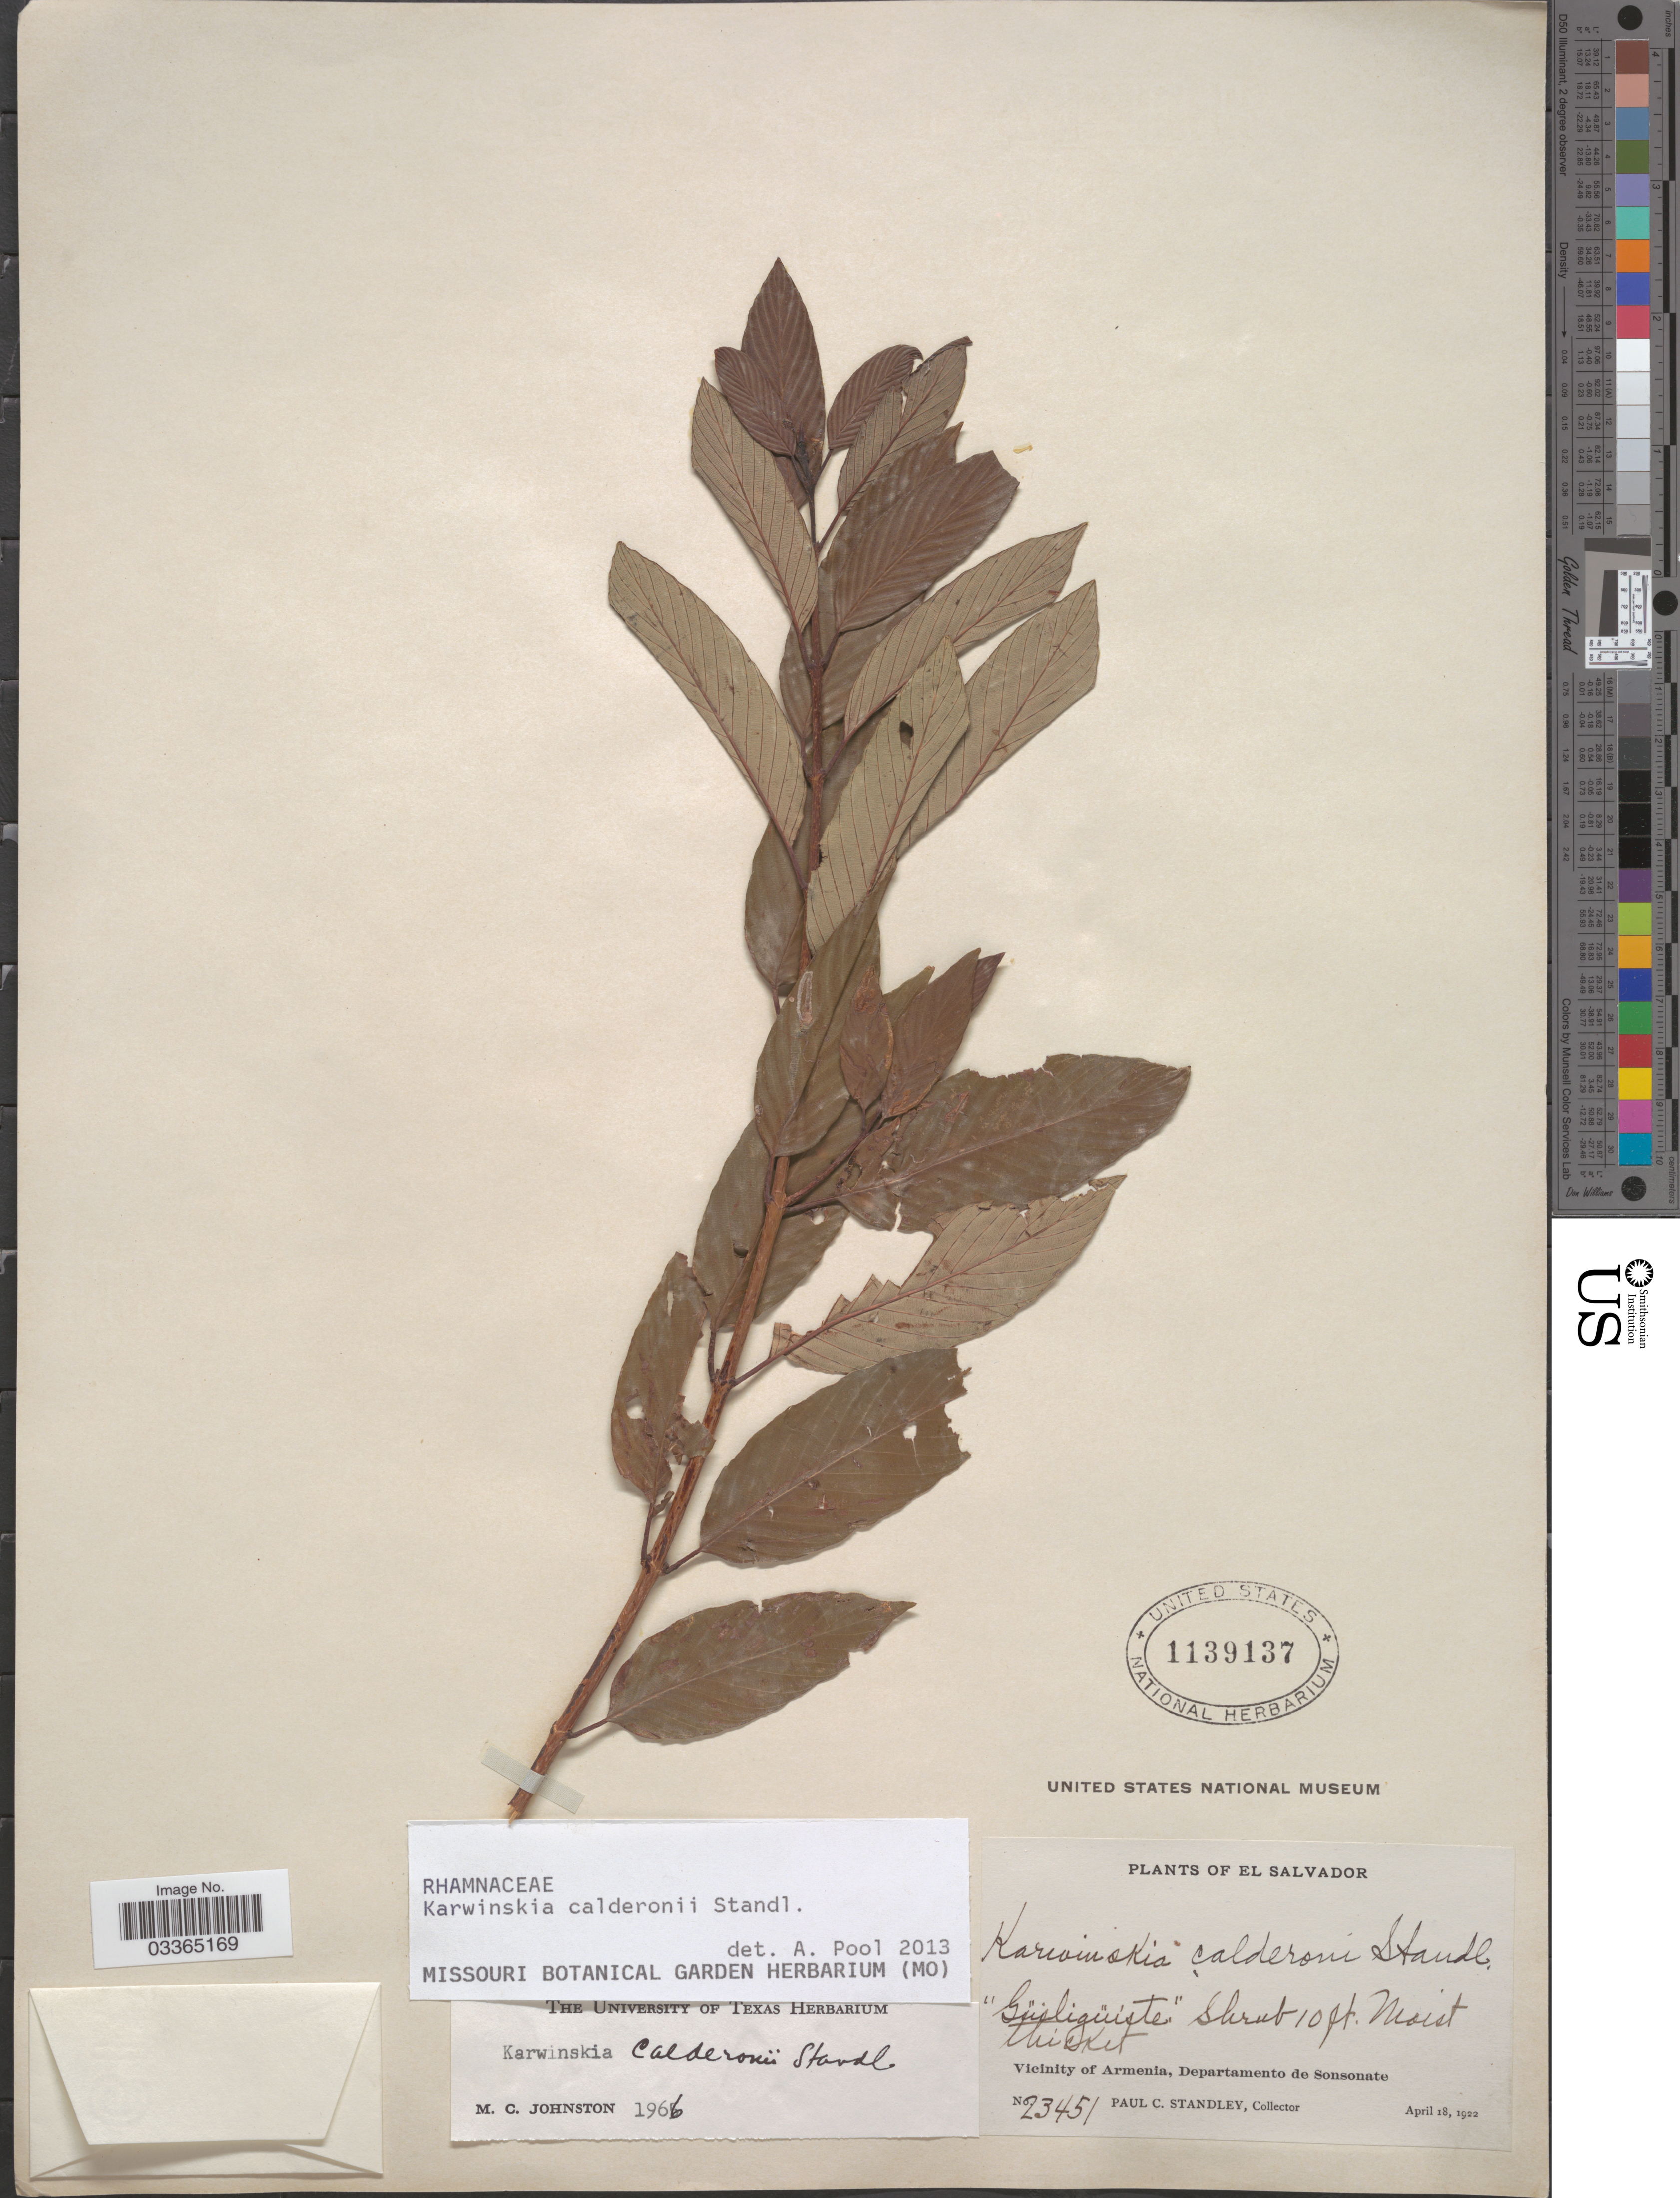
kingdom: Plantae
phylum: Tracheophyta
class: Magnoliopsida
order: Rosales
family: Rhamnaceae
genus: Karwinskia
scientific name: Karwinskia calderonii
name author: Standl.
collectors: P. C. Standley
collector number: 23451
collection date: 1922-04-18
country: El Salvador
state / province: Sonsonate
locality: Vicinity of Armenia, Departamento de Sonsonate.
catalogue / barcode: US 1139137